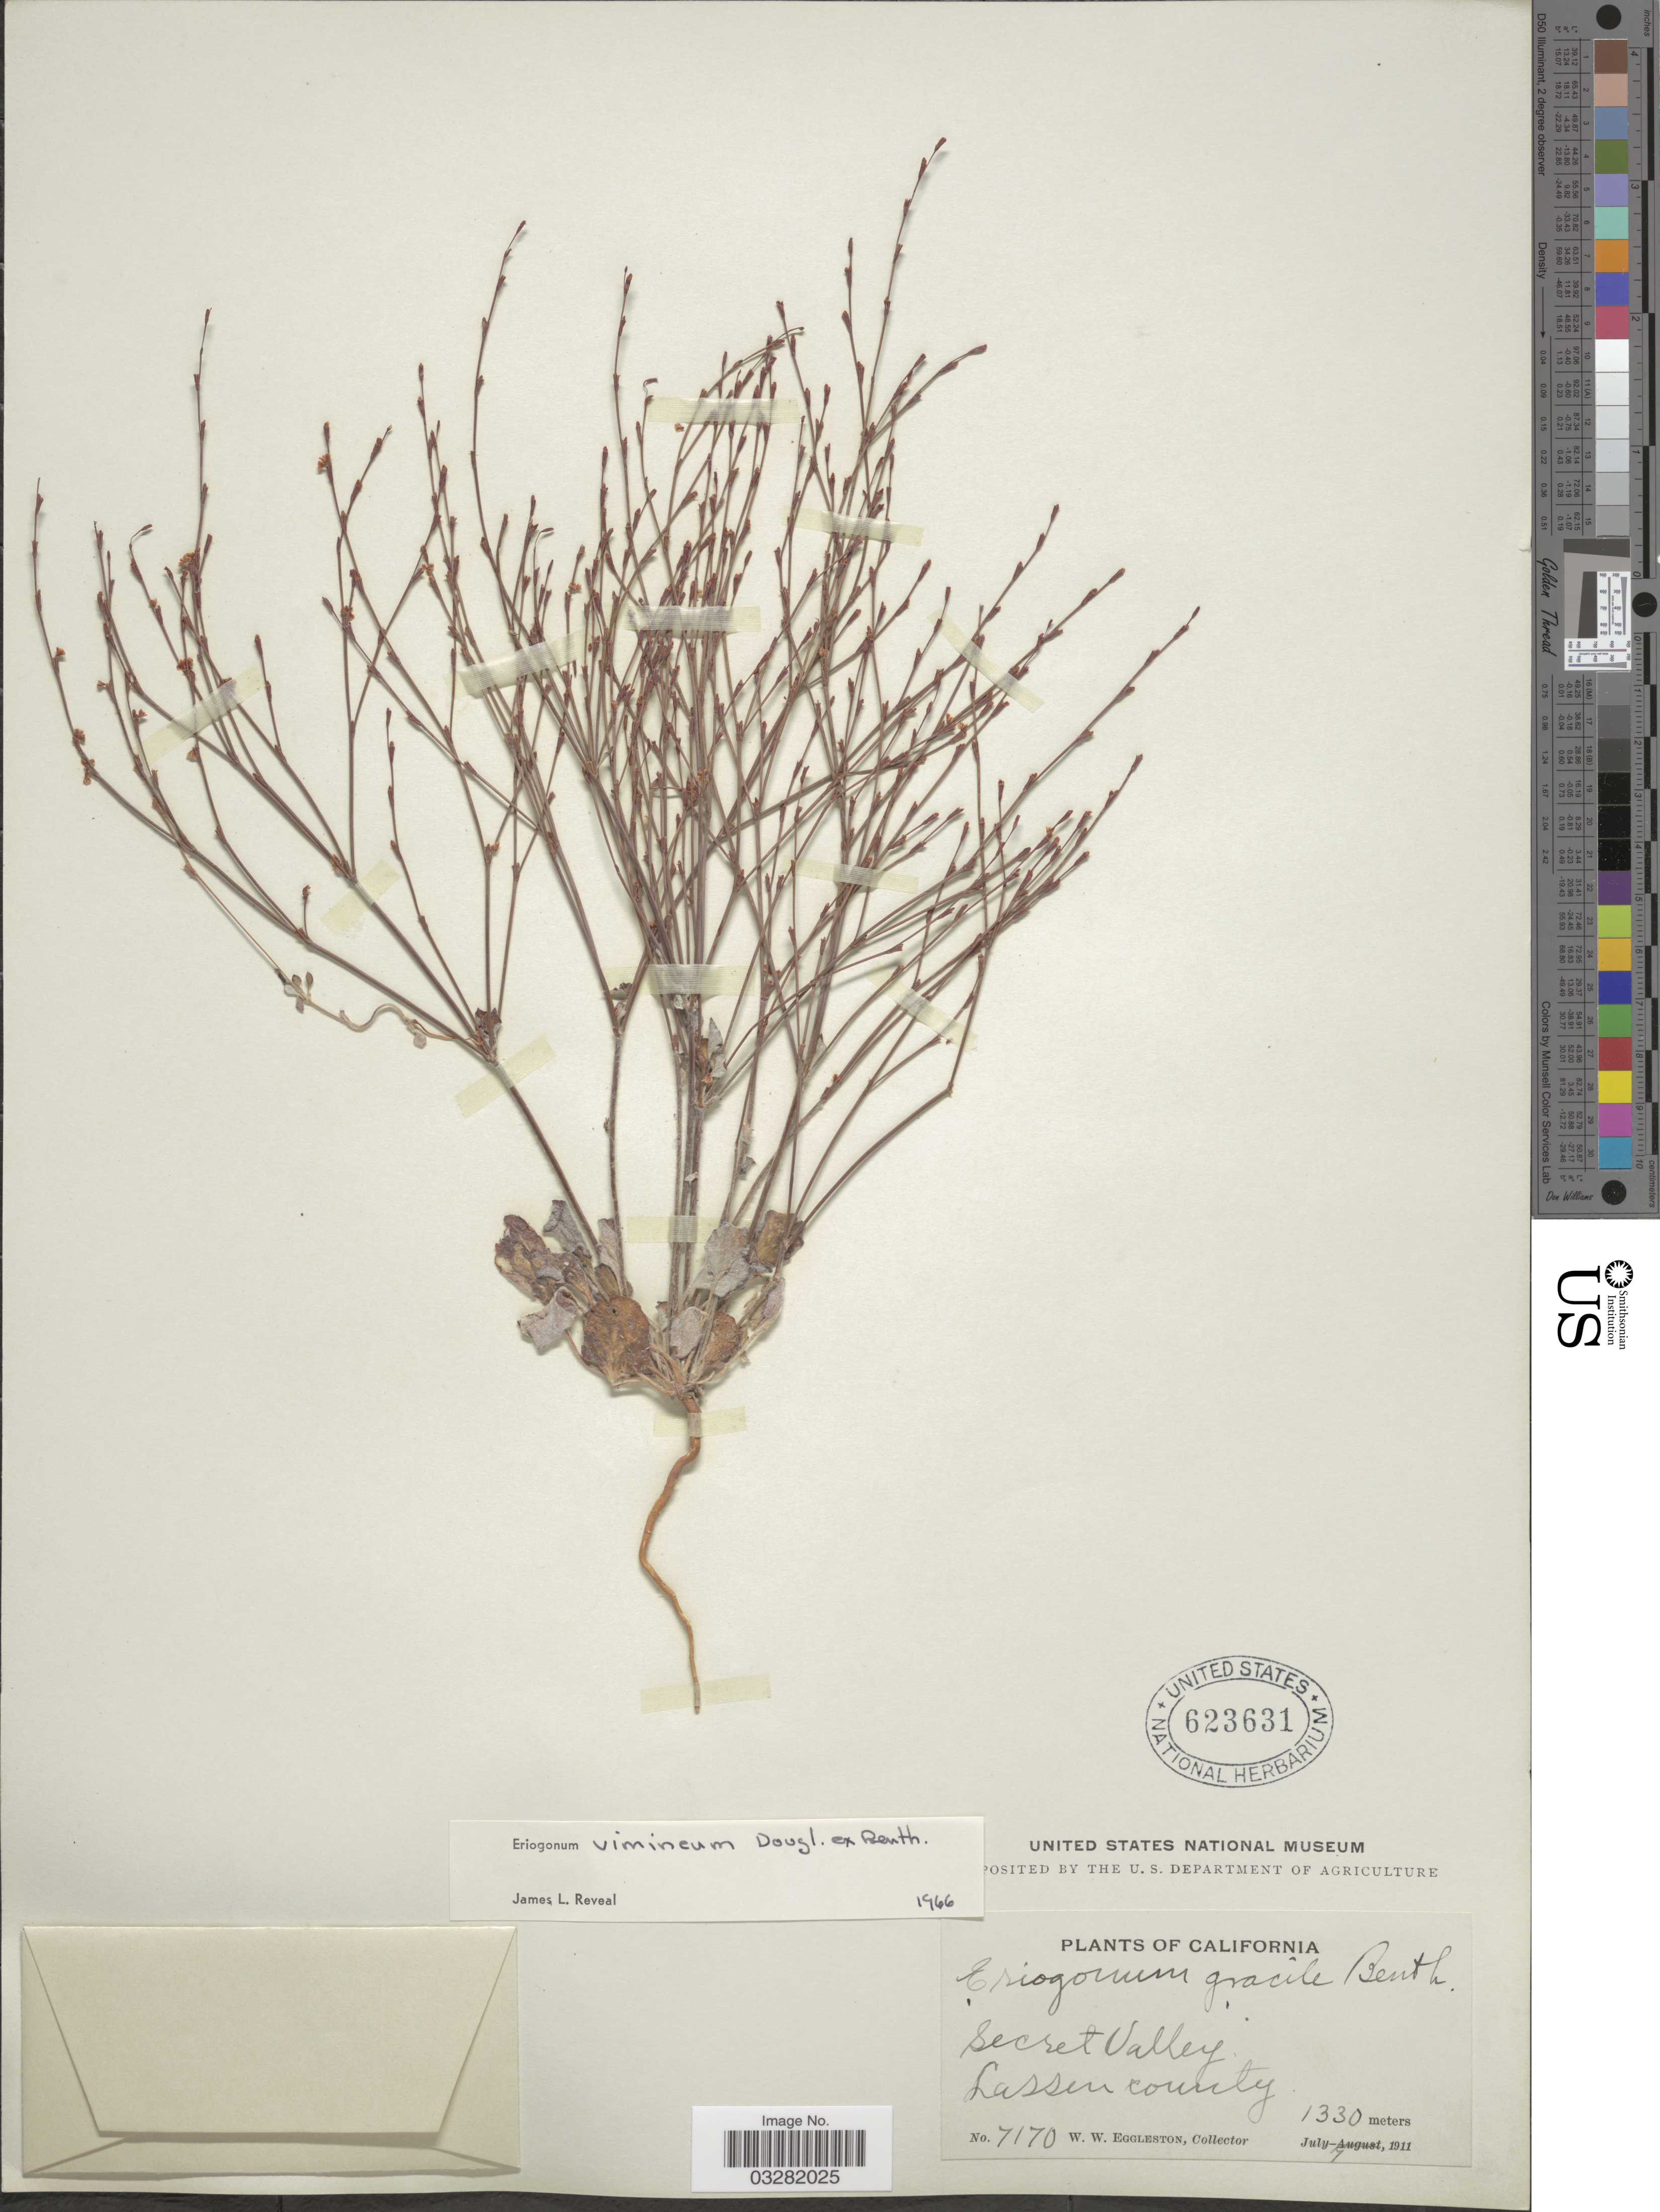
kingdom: Plantae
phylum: Tracheophyta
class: Magnoliopsida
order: Caryophyllales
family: Polygonaceae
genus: Eriogonum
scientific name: Eriogonum vimineum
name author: Douglas ex Benth.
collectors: W. W. Eggleston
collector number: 7170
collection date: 1911-07-07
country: United States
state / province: California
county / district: Lassen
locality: Secret Valley. Lassen County.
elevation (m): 1330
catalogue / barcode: US 623631